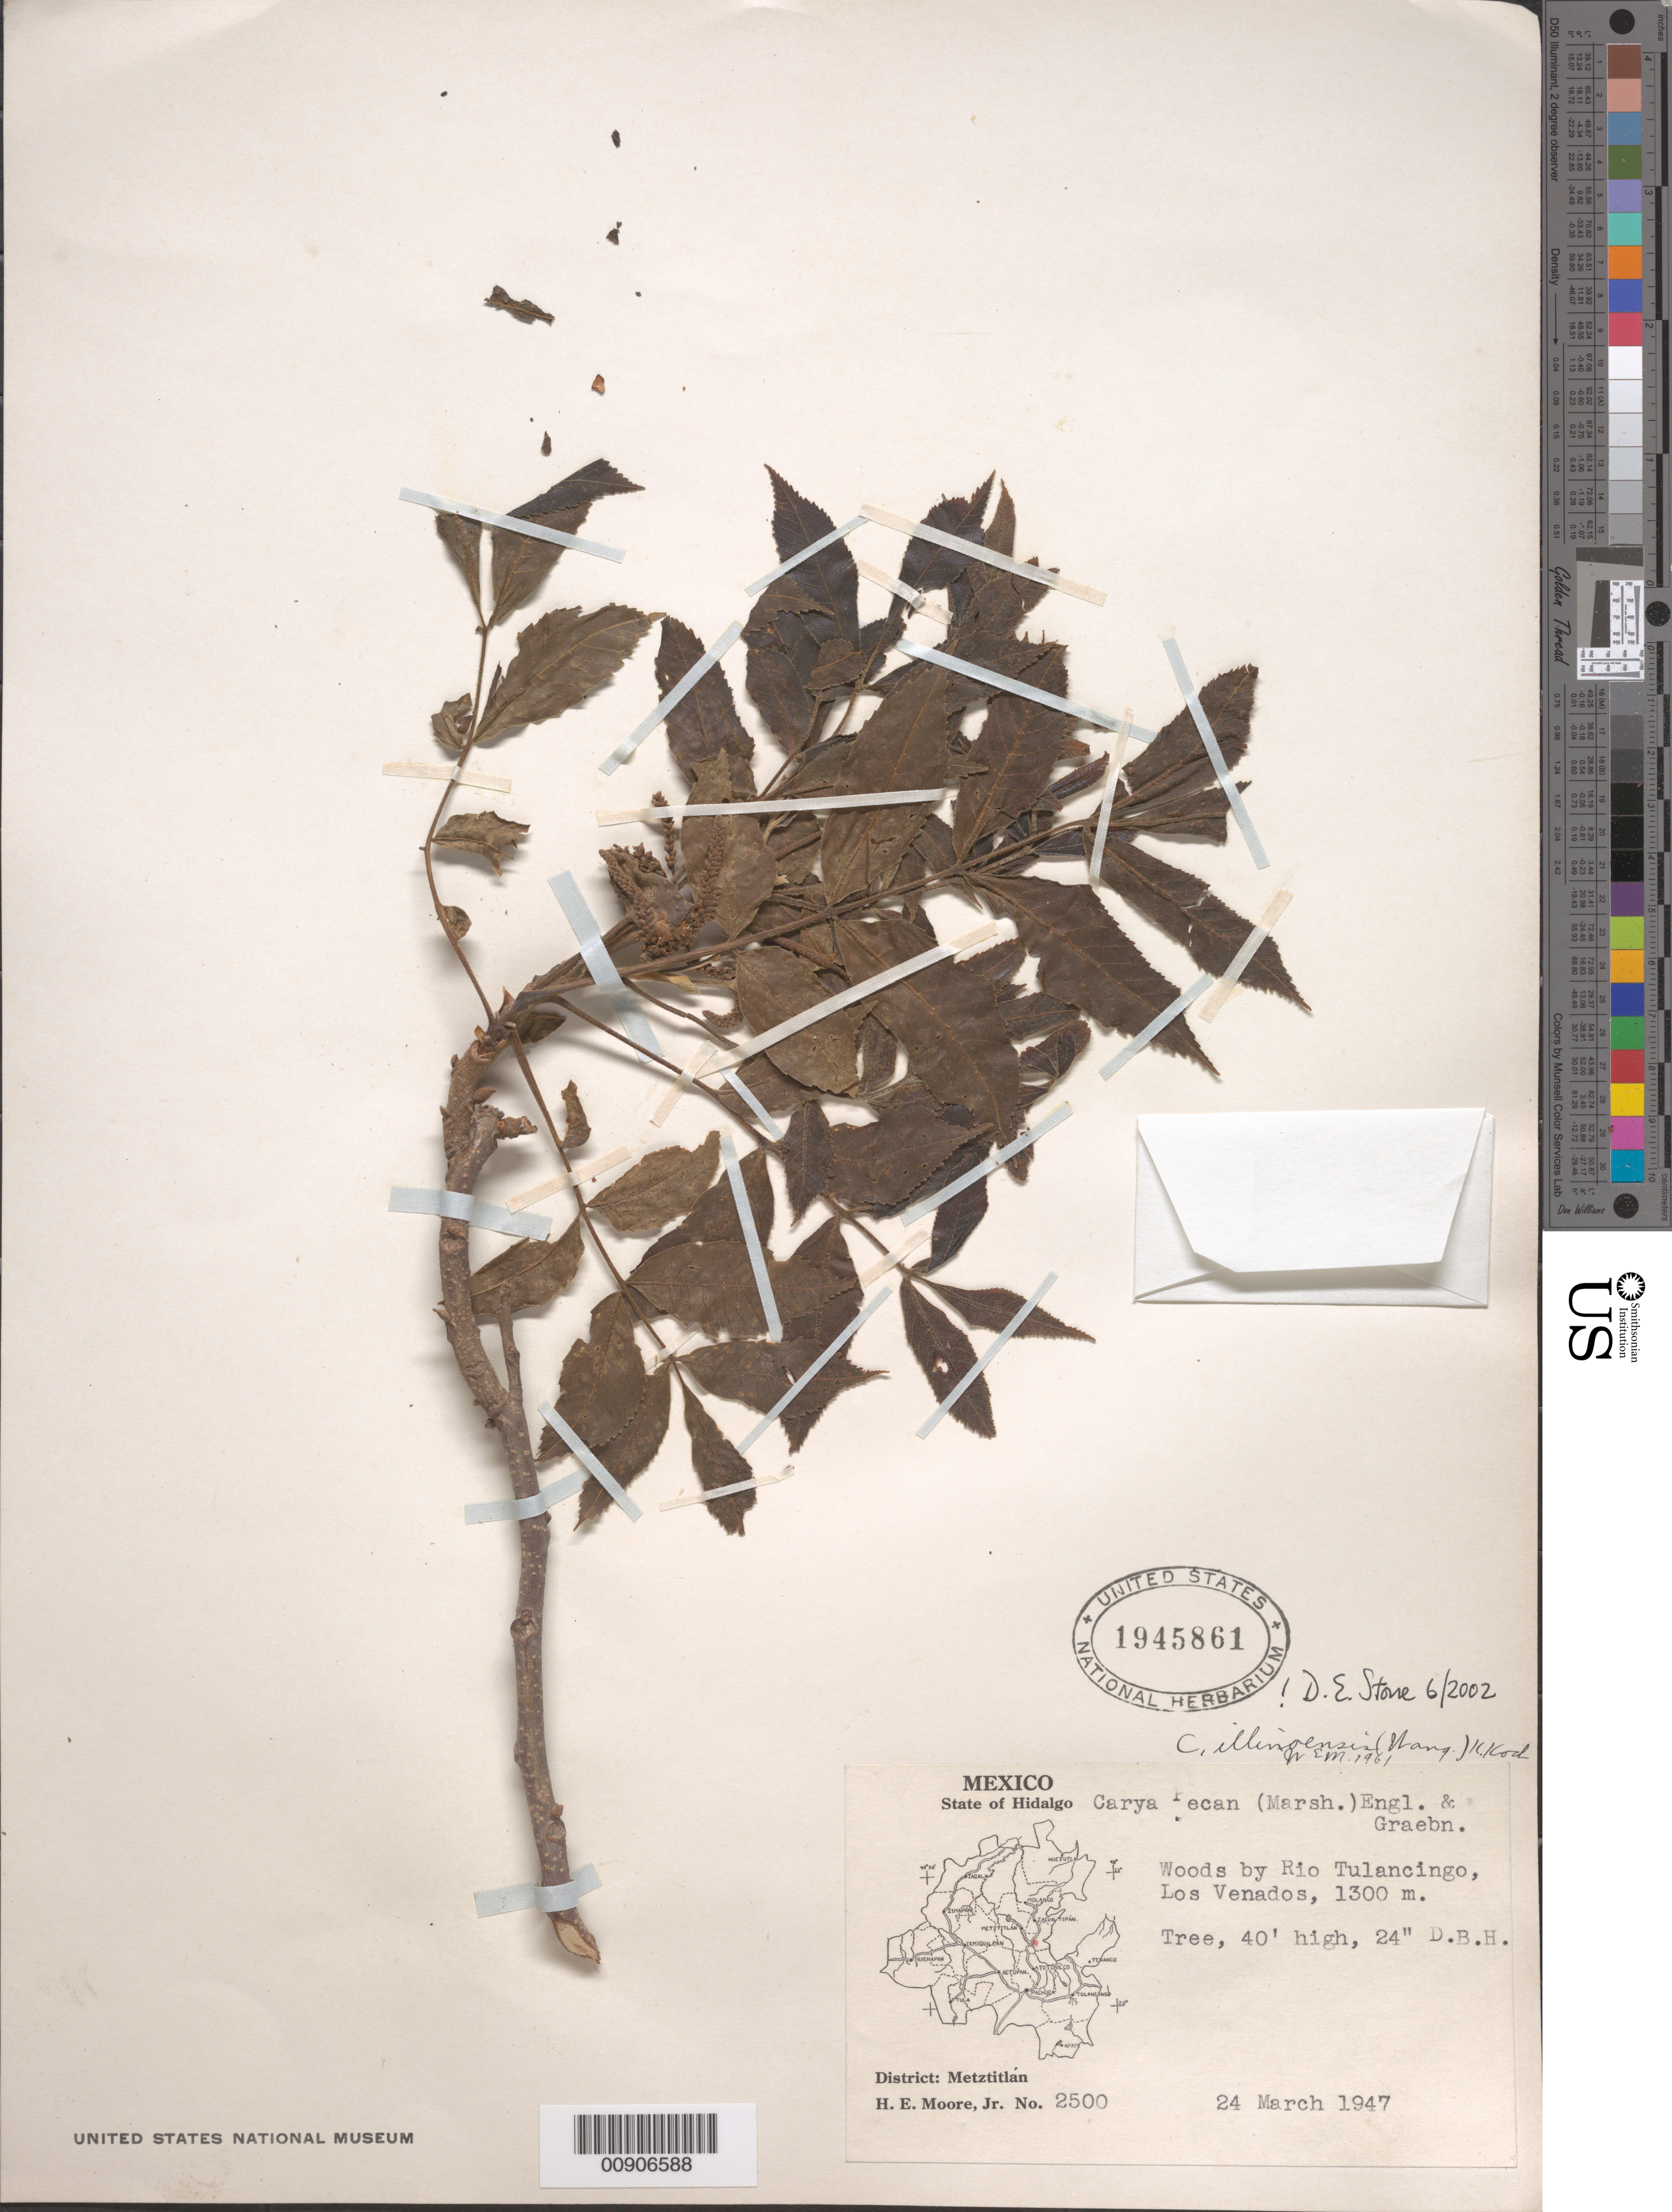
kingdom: Plantae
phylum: Tracheophyta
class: Magnoliopsida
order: Fagales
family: Juglandaceae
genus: Carya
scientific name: Carya illinoinensis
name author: (Wangenh.) K. Koch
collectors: H. E. Moore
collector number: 2500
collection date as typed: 24 Mar 1947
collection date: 1947-03-24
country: Mexico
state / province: Hidalgo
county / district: Metztitlán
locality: Hidalgo: District Metztitlán: Woods of Río Tulancingo, Los Venados.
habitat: Woods.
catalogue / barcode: US 1945861